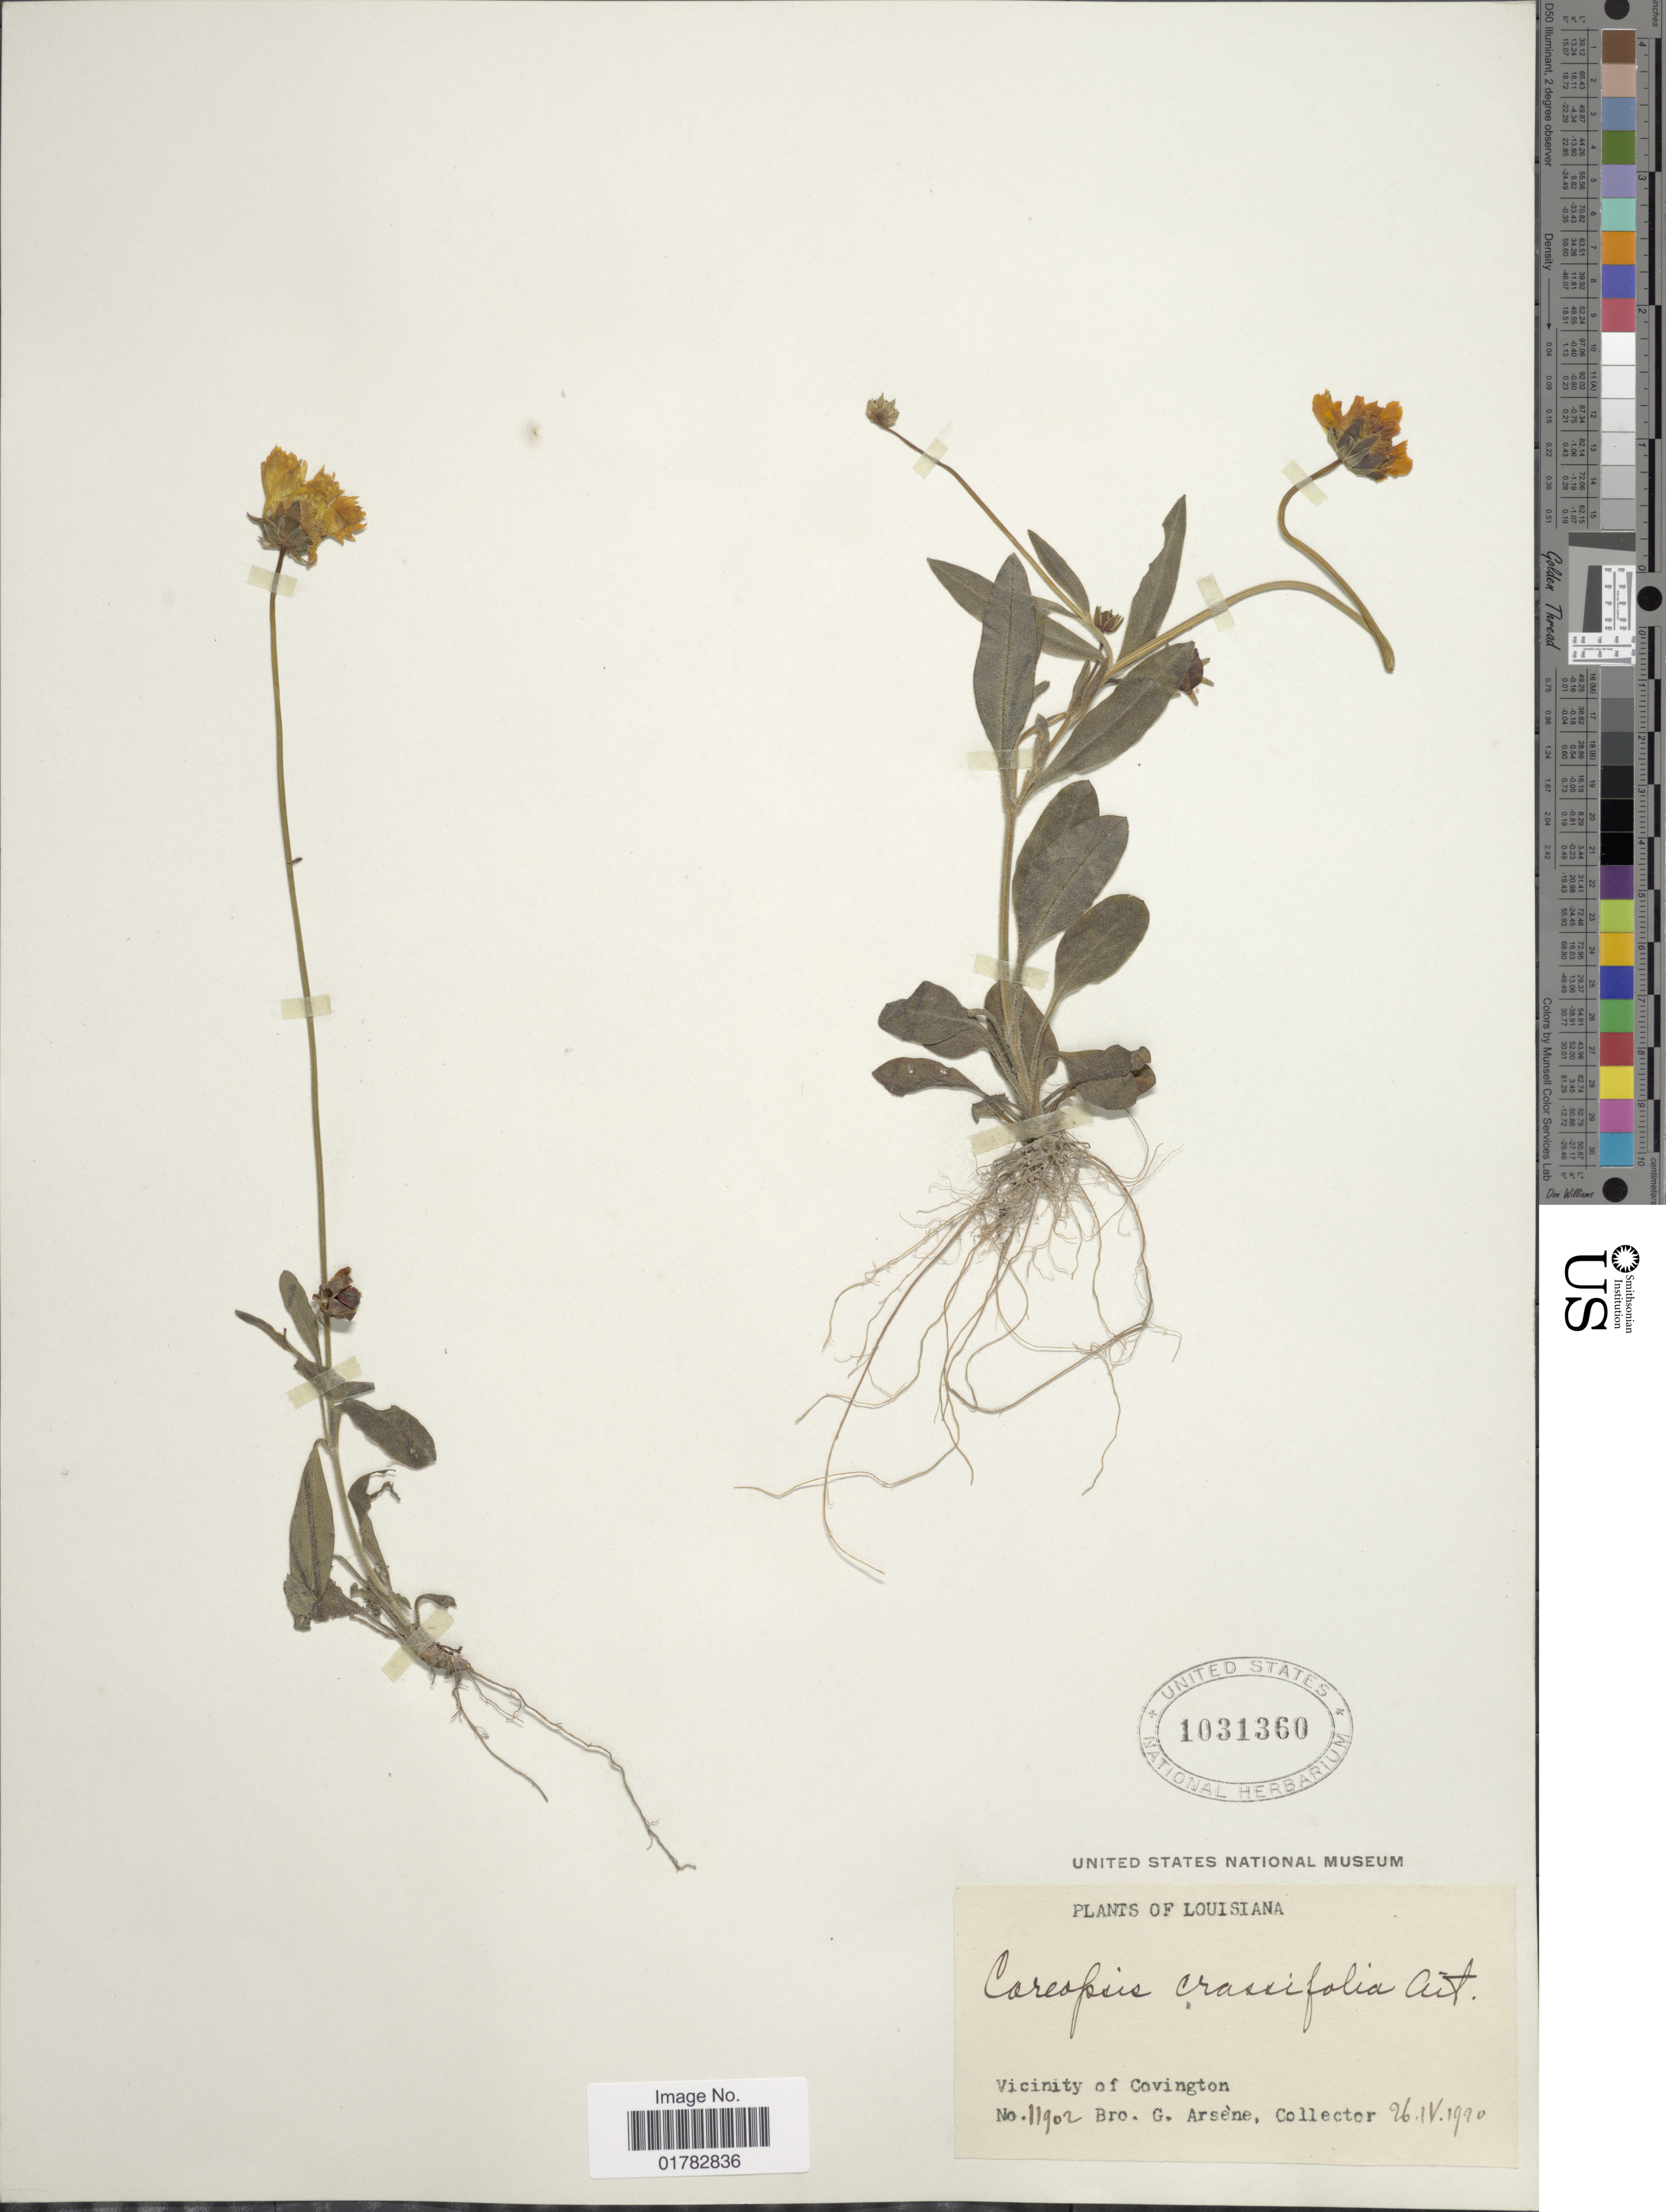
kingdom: Plantae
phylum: Tracheophyta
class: Magnoliopsida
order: Asterales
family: Asteraceae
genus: Coreopsis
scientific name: Coreopsis lanceolata var. villosa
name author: Michx.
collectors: Bro. G. Arsène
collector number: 11902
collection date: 1920-04-26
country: United States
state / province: Louisiana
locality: Vicinity of Covington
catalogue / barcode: US 1031360